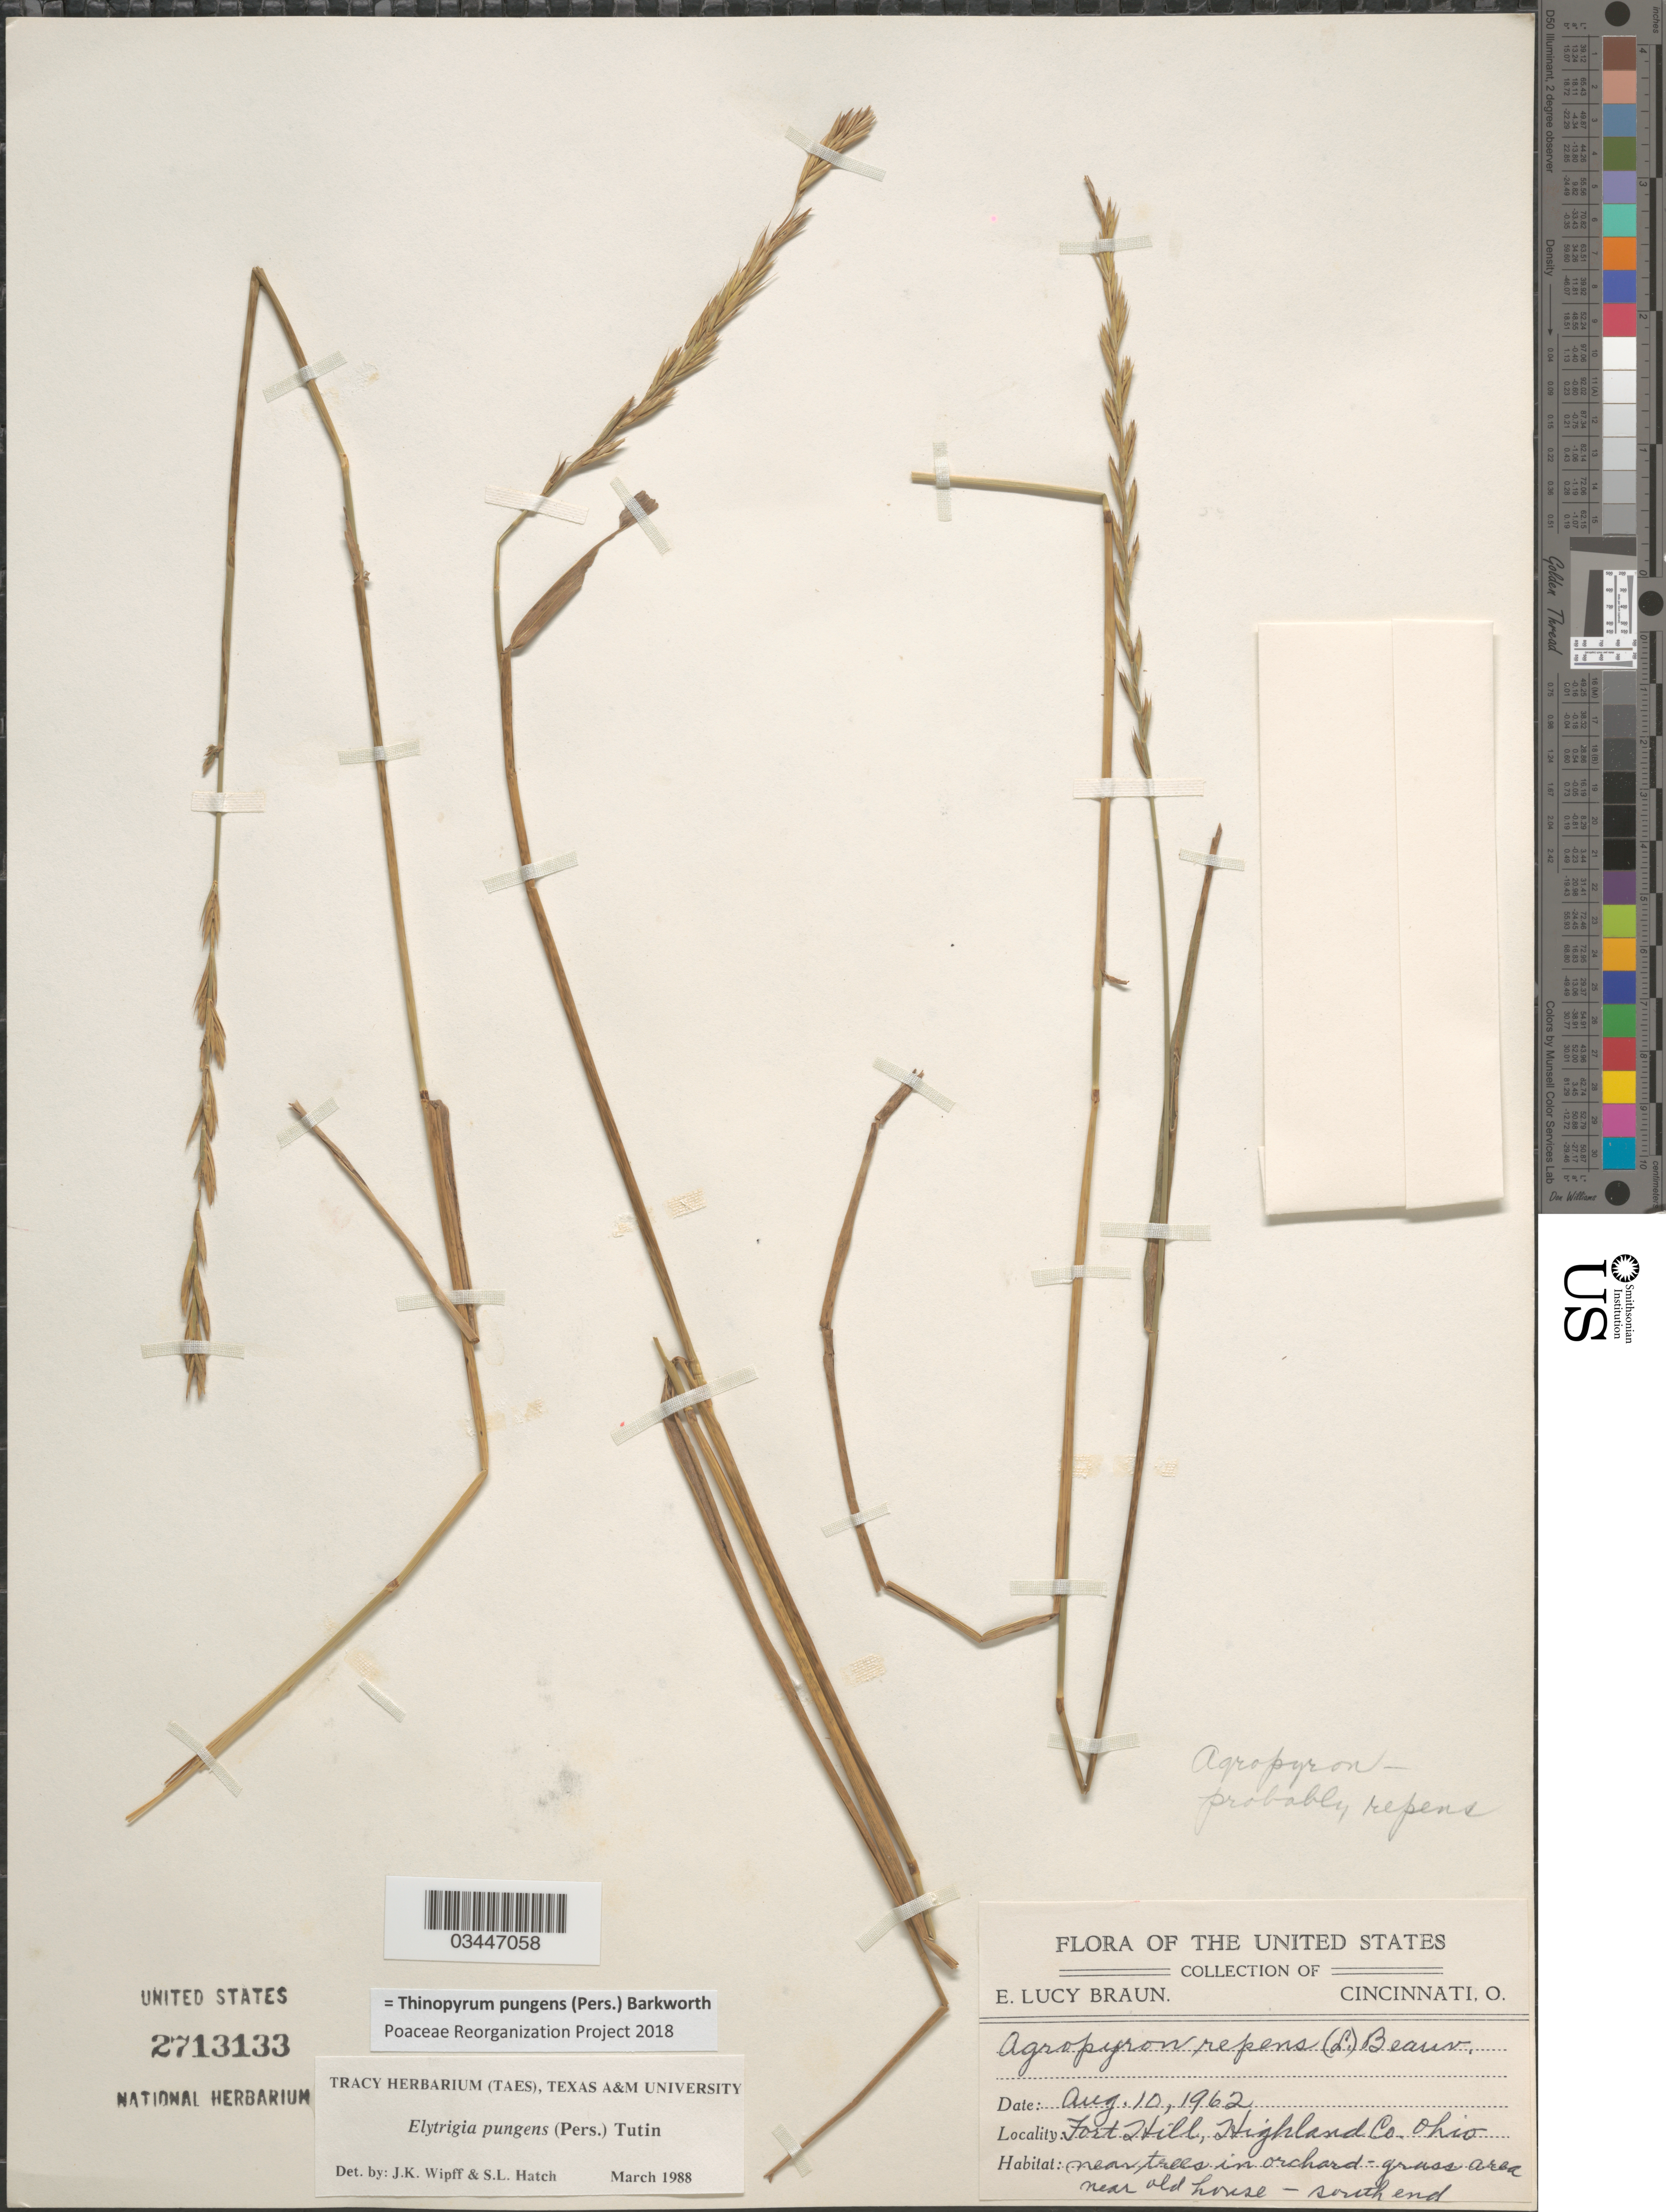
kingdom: Plantae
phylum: Tracheophyta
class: Liliopsida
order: Poales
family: Poaceae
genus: Thinopyrum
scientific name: Thinopyrum pungens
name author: (Pers.) Barkworth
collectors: E. L. Braun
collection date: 1962-08-10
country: United States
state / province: Ohio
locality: Fort Hill, Highland Co. Near trees in orchard - grass area near old house - south end.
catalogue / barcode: US 2713133